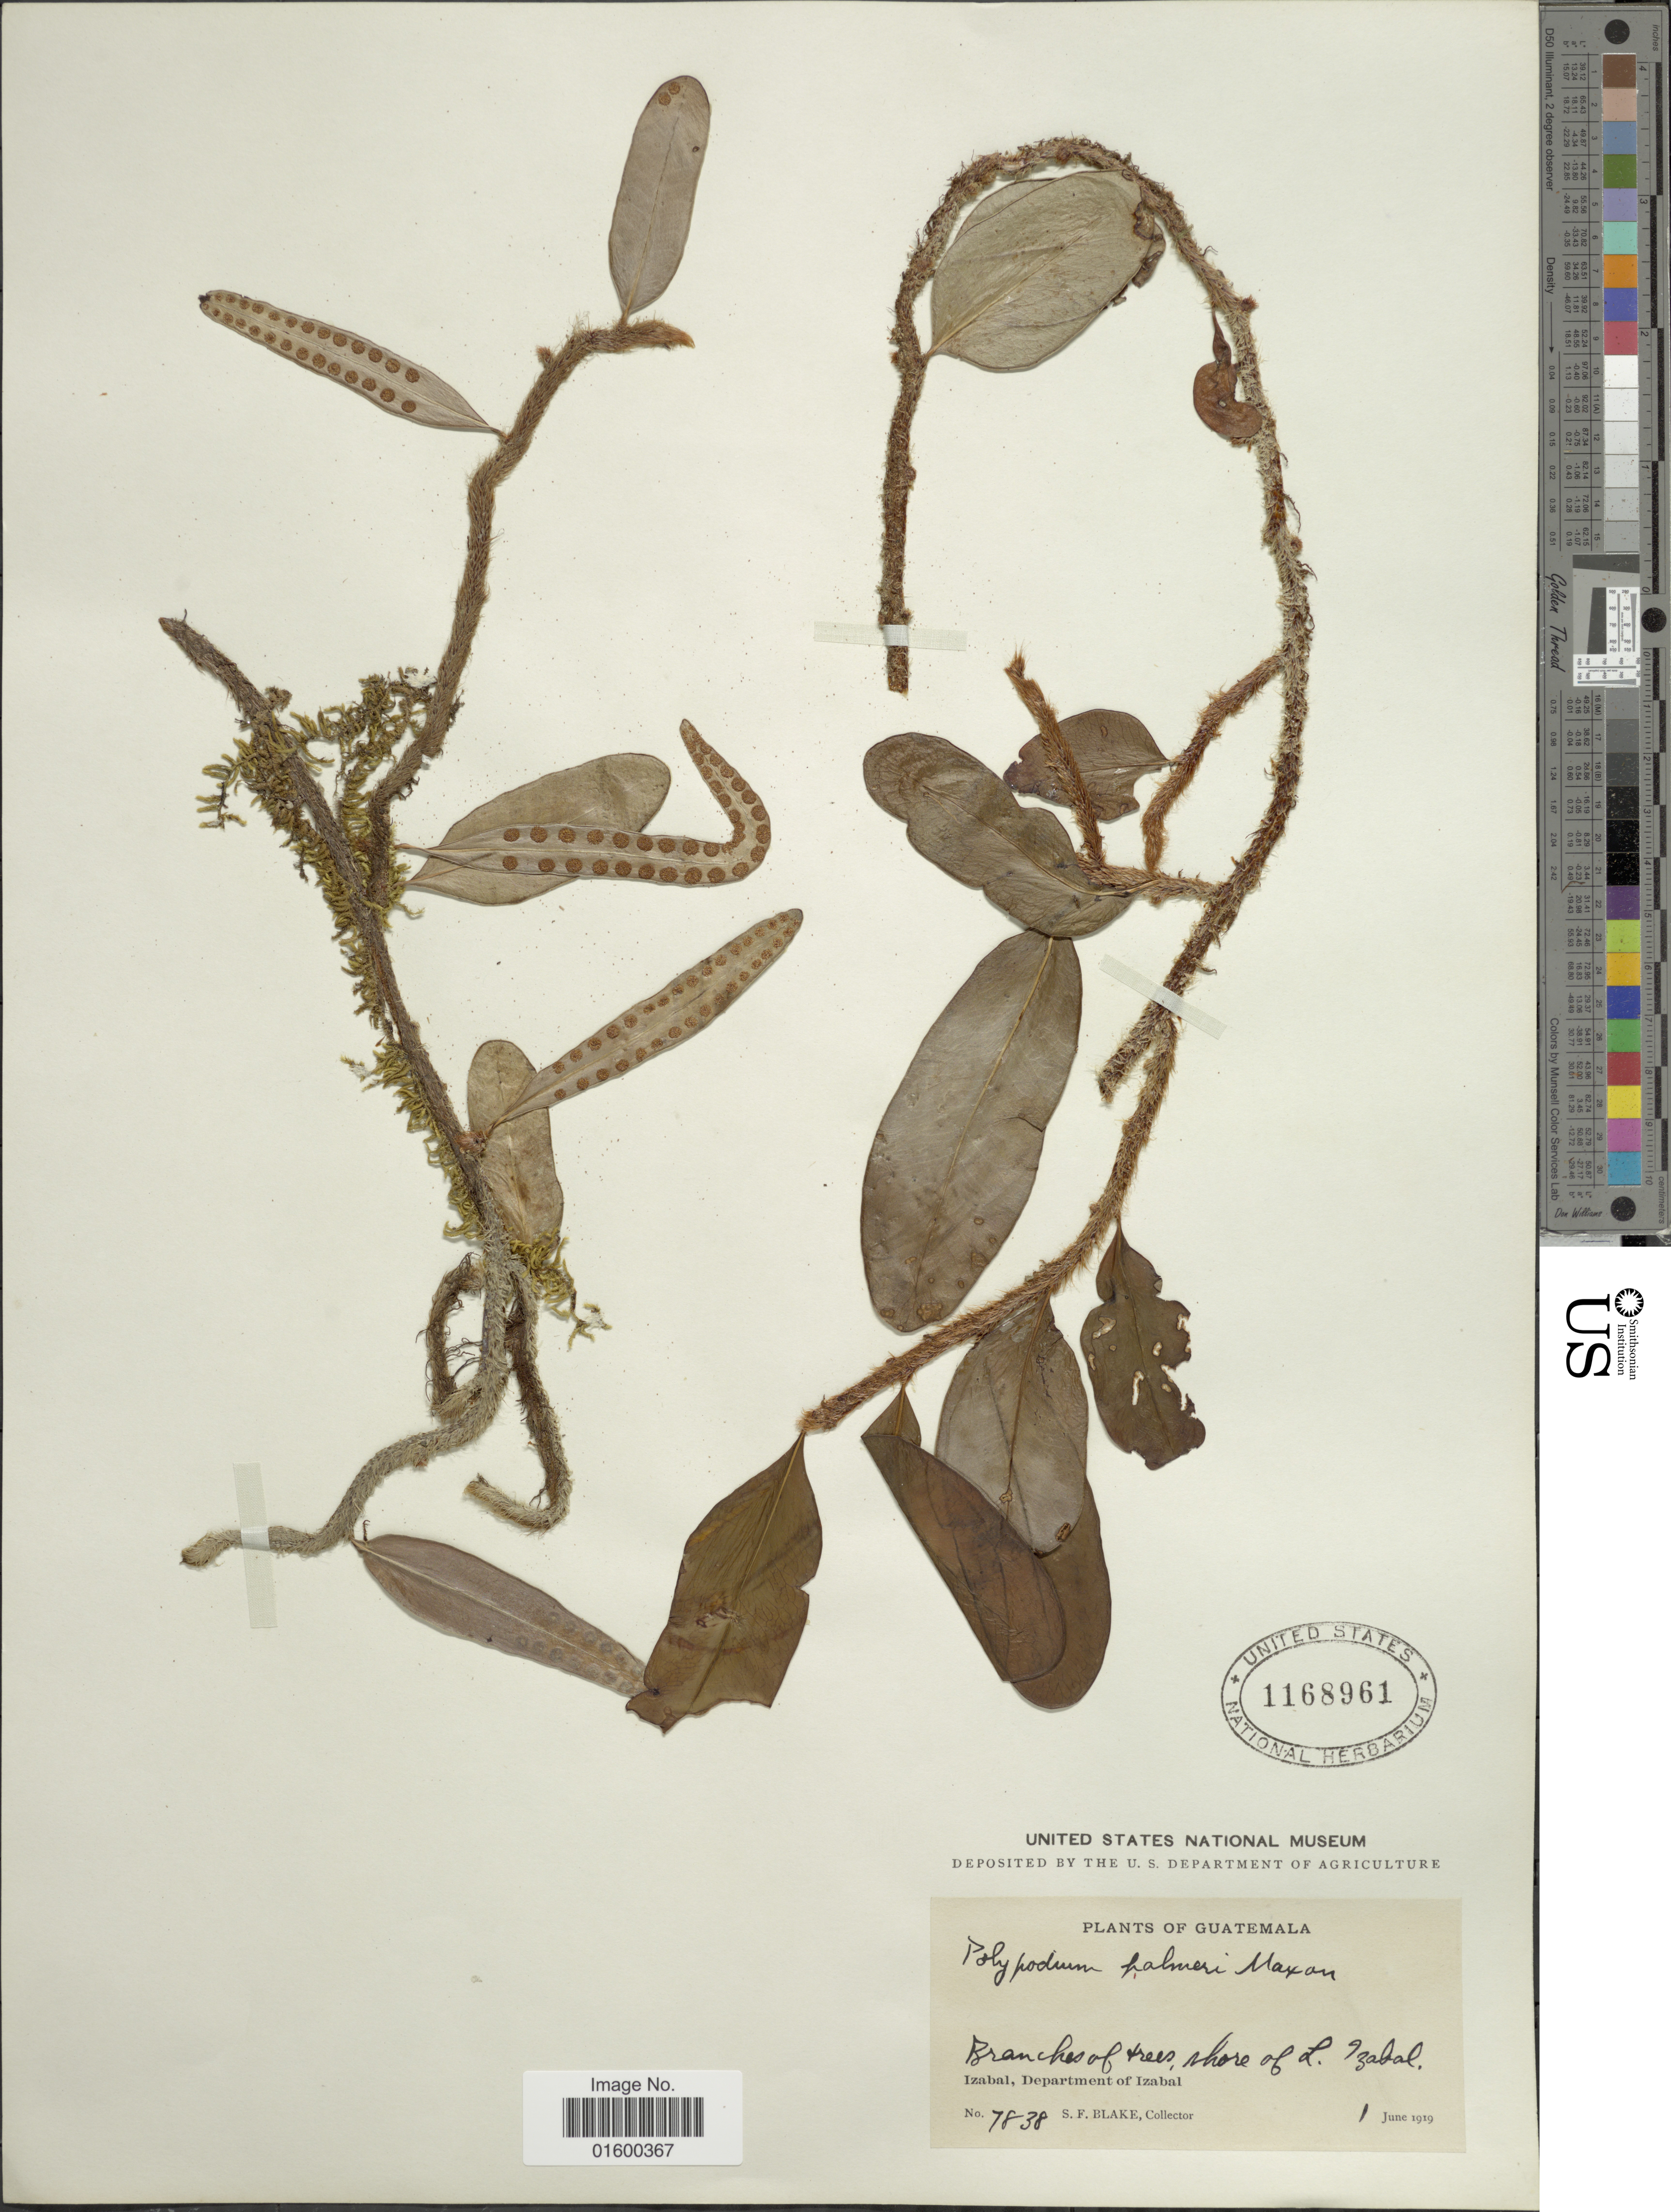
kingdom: Plantae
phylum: Tracheophyta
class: Polypodiopsida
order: Polypodiales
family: Polypodiaceae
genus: Microgramma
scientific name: Microgramma nitida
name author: (J. Sm.) A.R. Sm.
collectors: S. Blake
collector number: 7838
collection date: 1919-06-01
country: Guatemala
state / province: Izabal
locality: Shore of L. Izabal, Izabal, Department of Izabal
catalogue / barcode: US 1168961